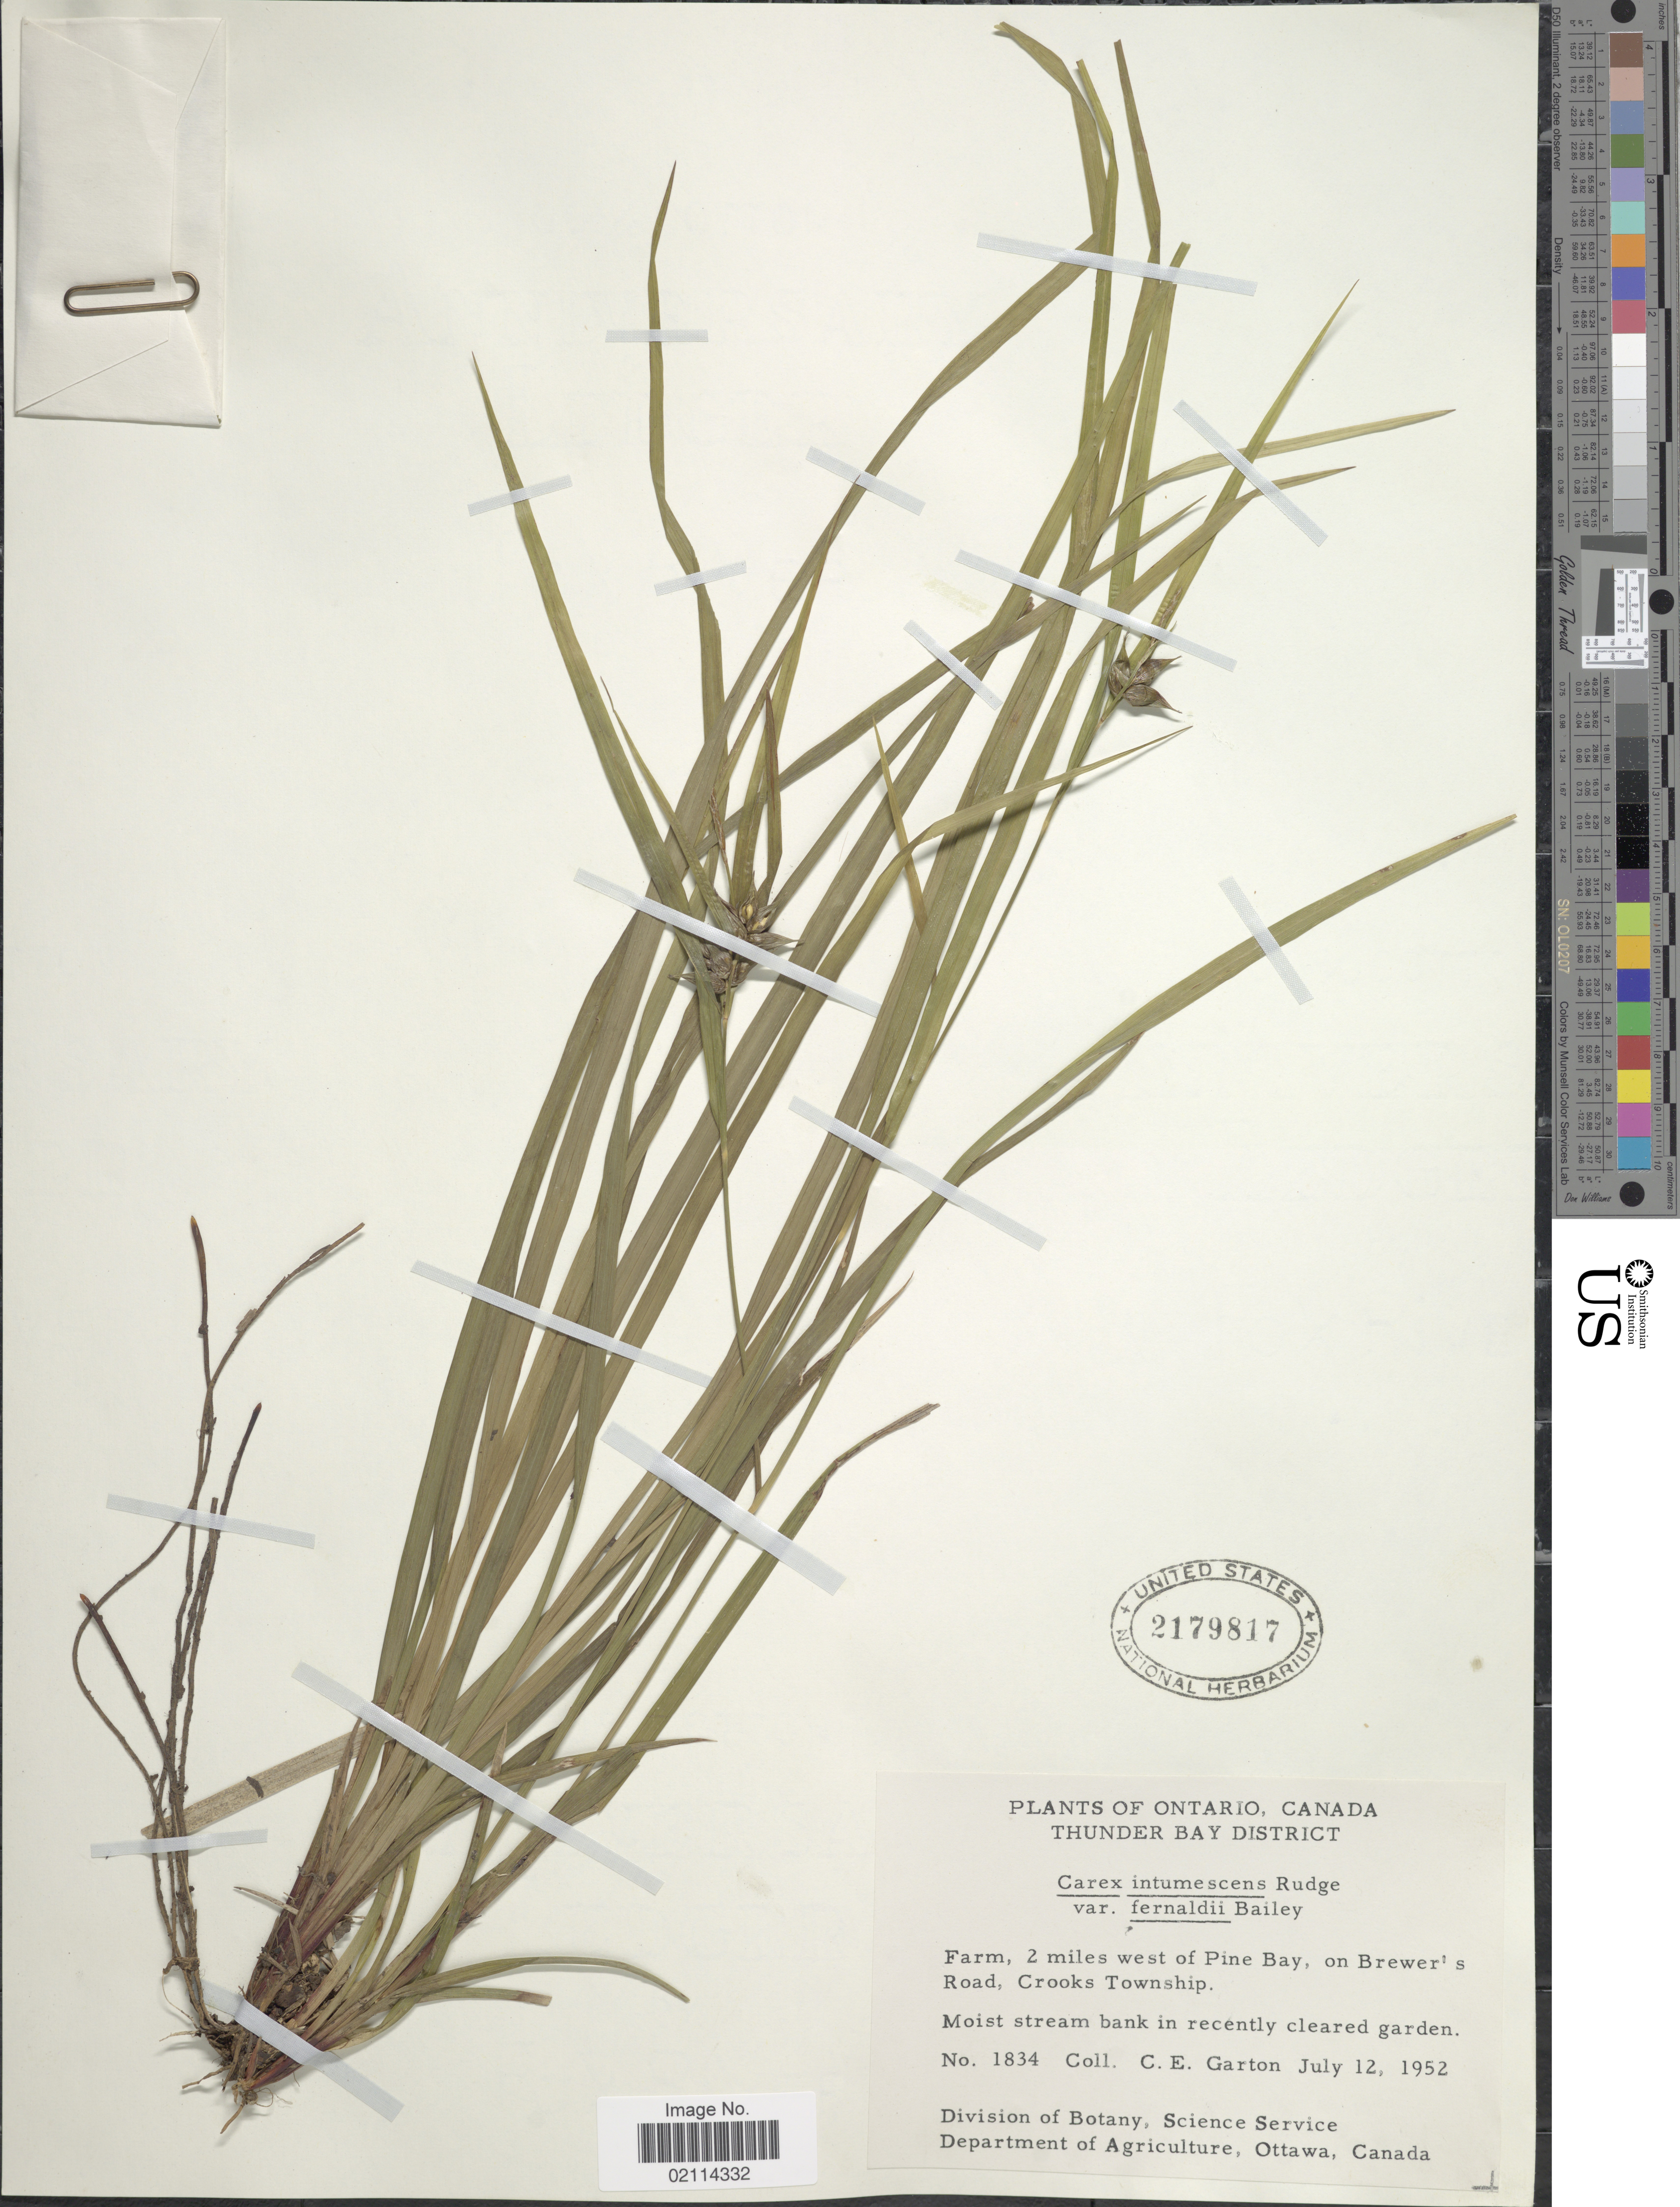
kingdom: Plantae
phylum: Tracheophyta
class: Liliopsida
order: Poales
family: Cyperaceae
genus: Carex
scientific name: Carex intumescens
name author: Rudge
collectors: C. E. Garton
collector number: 1834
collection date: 1952-07-12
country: Canada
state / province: Ontario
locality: Thunder Bay District, Farm, 2 miles west of Pine Bay, on Brewer's Road, Crooks Township, moist stream bank in recently cleared garden.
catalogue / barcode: US 2179817